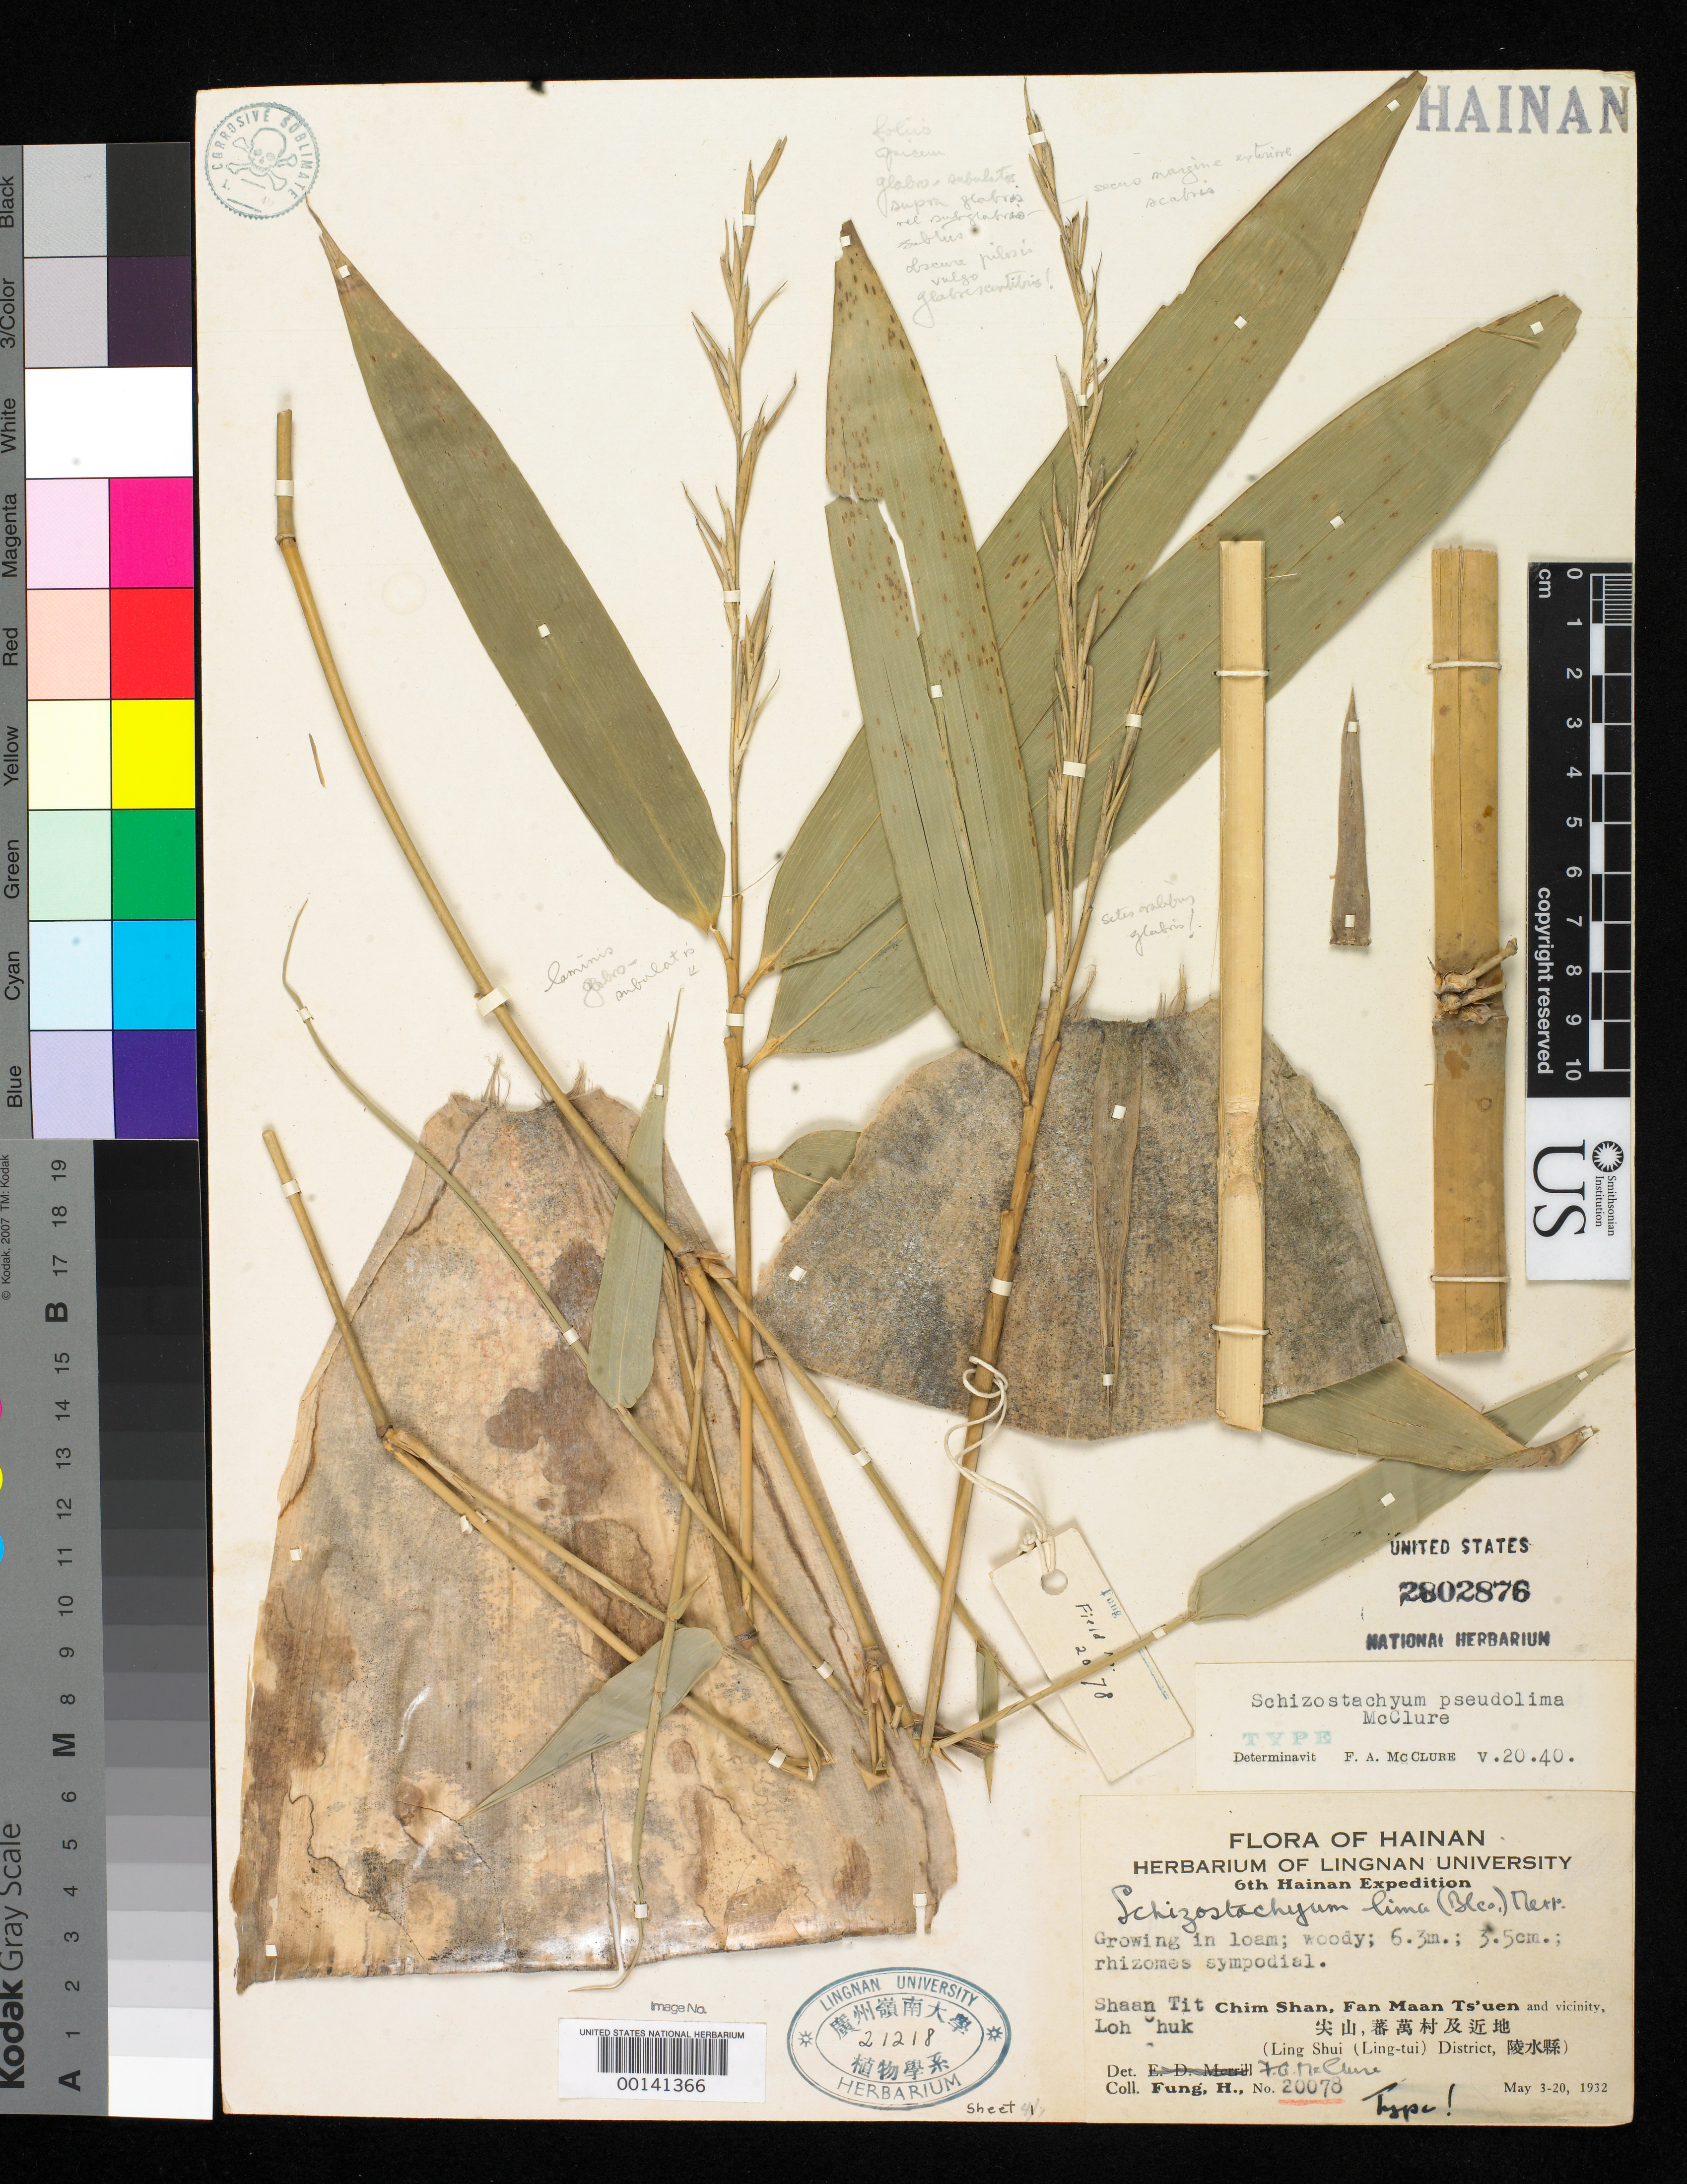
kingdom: Plantae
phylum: Tracheophyta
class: Liliopsida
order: Poales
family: Poaceae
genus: Schizostachyum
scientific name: Schizostachyum pseudolima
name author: McClure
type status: Holotype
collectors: H. L. Fung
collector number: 20078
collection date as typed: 03 May 1932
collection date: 1932-05-03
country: China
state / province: Hainan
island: Hainan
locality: Ling-shui district, Chin Shan.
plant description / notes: Lingnan University Herbarium no. 21218.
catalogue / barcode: US 2802876